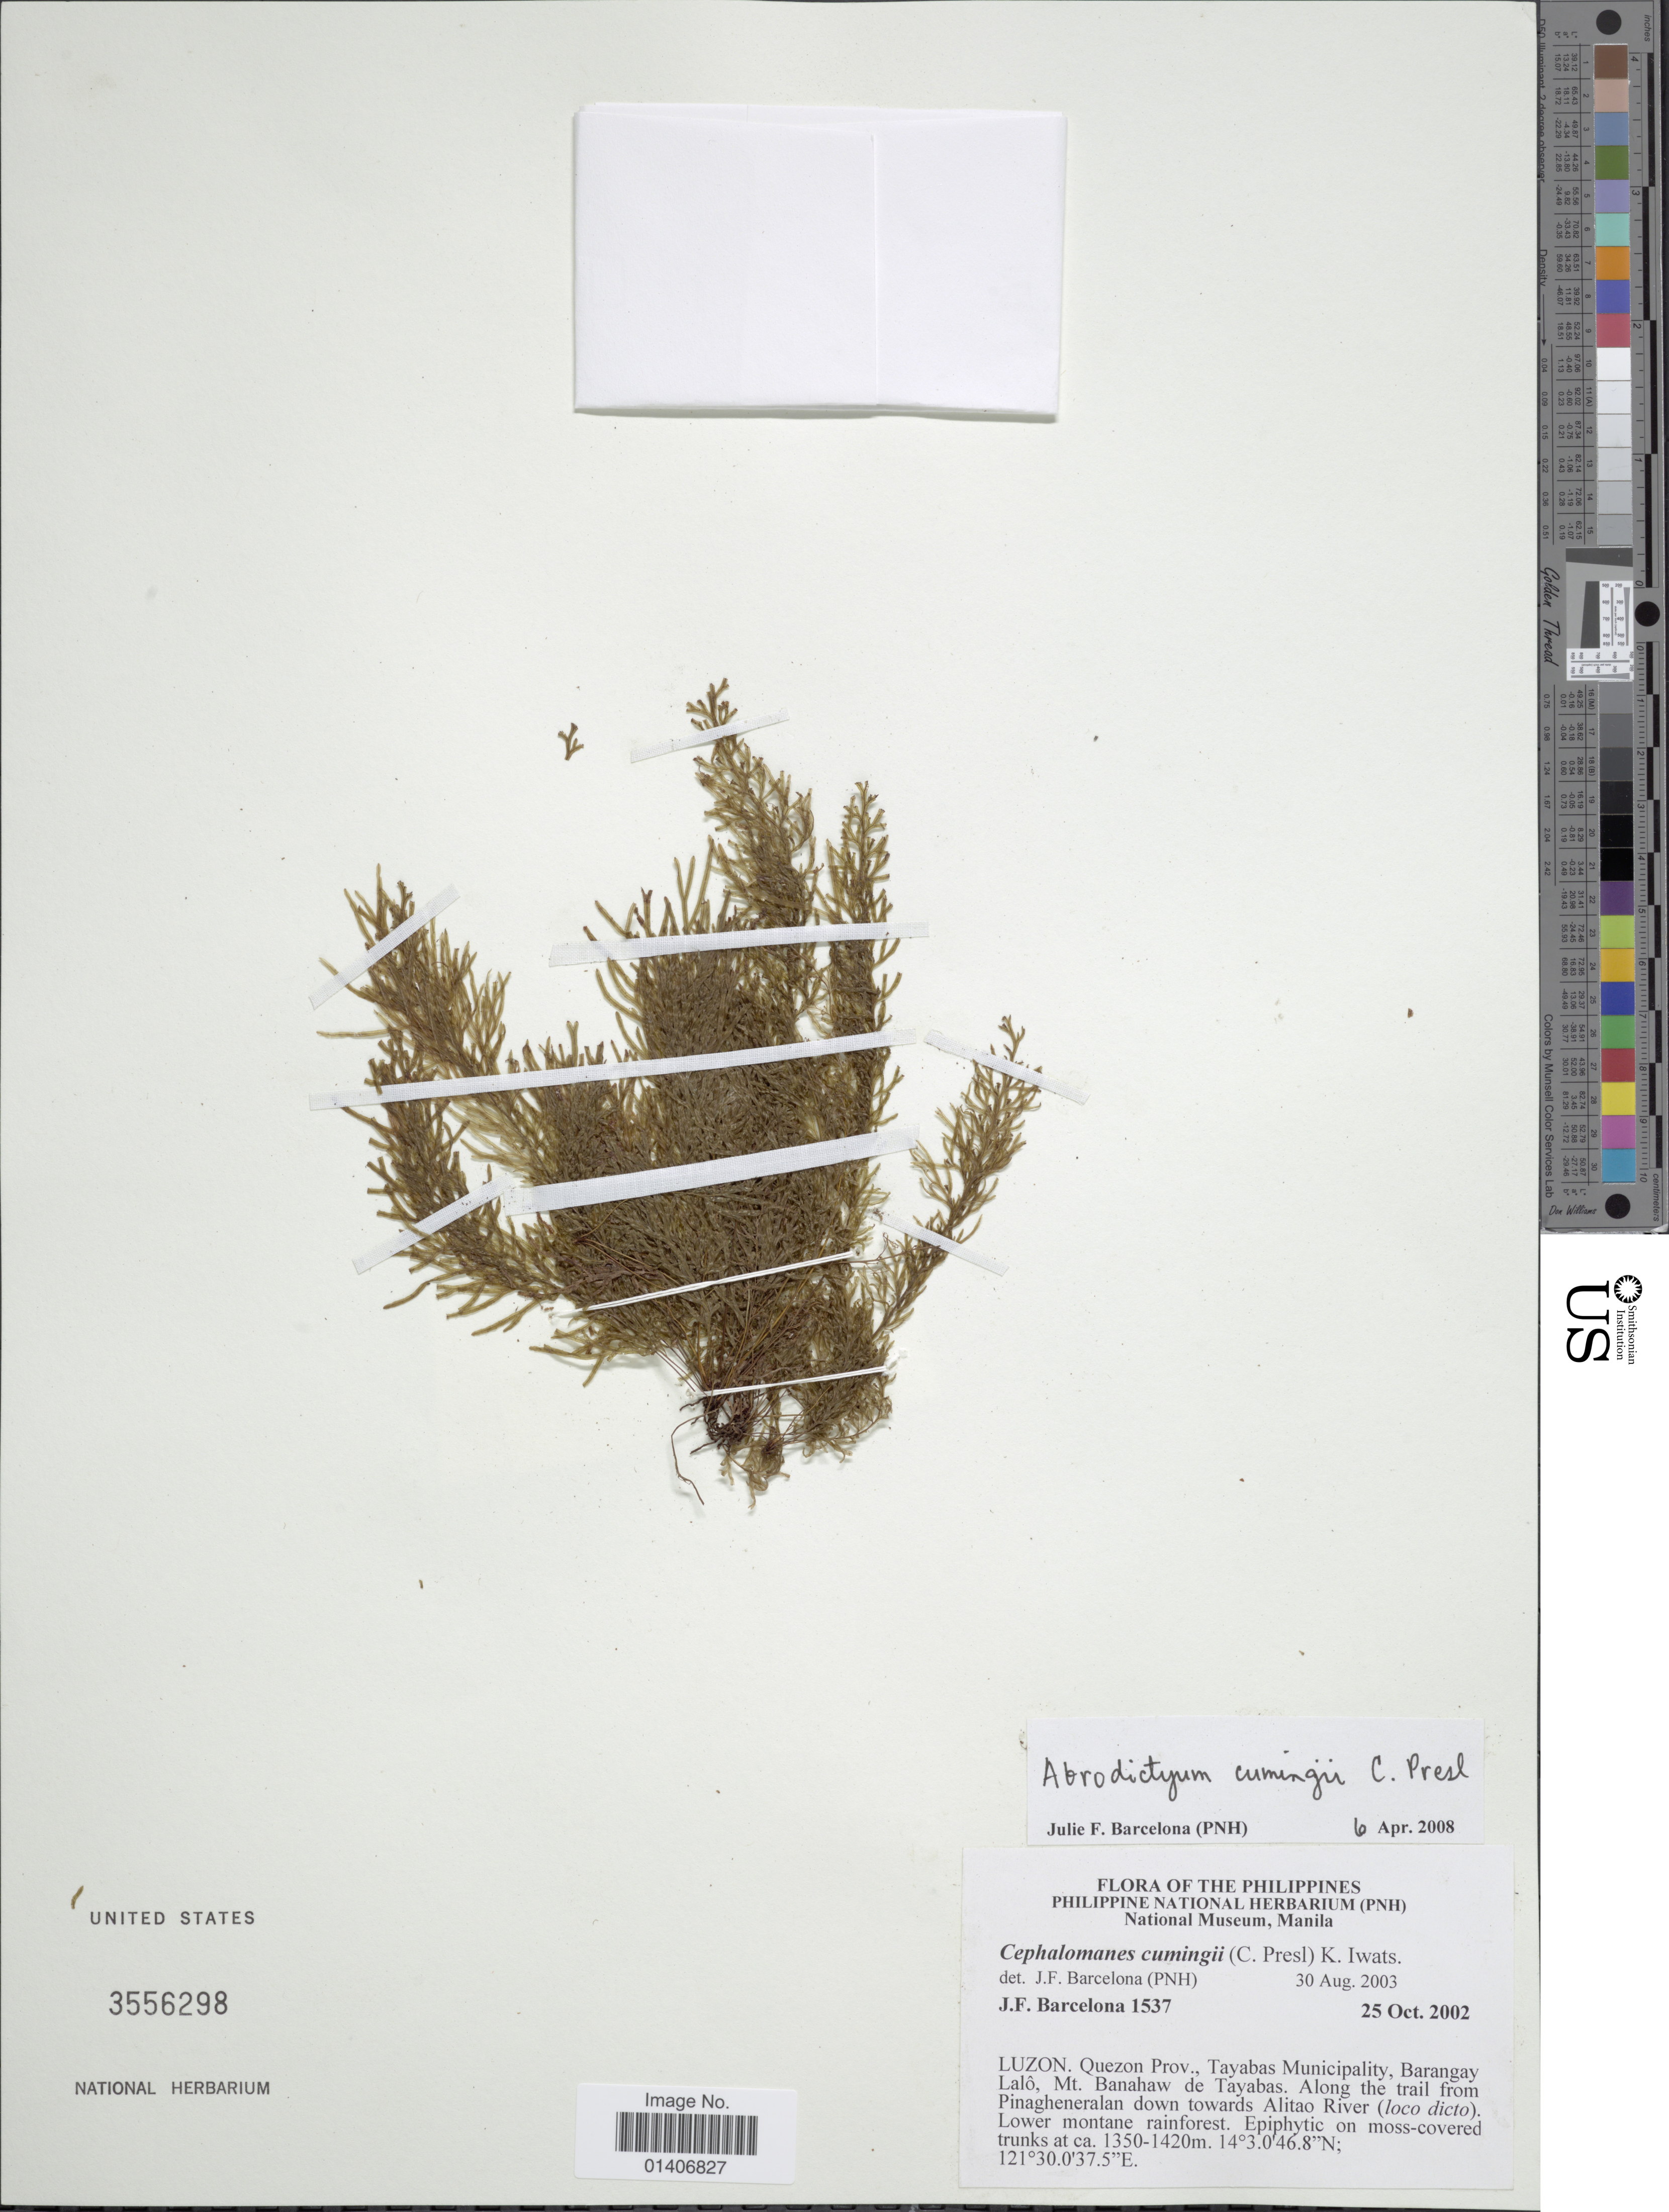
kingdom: Plantae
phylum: Tracheophyta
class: Polypodiopsida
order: Hymenophyllales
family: Hymenophyllaceae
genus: Abrodictyum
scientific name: Abrodictyum cumingii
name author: C. Presl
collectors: J. F. Barcelona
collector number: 1537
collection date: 2002-10-25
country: Philippines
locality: Luzon, Quezon Prov., Tayabas Municipality, Barangay Lalô, Mt Banahaw de Tayabas. Along the trail from Pinagheneralan down towards Alitao River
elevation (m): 1350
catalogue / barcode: US 3556298